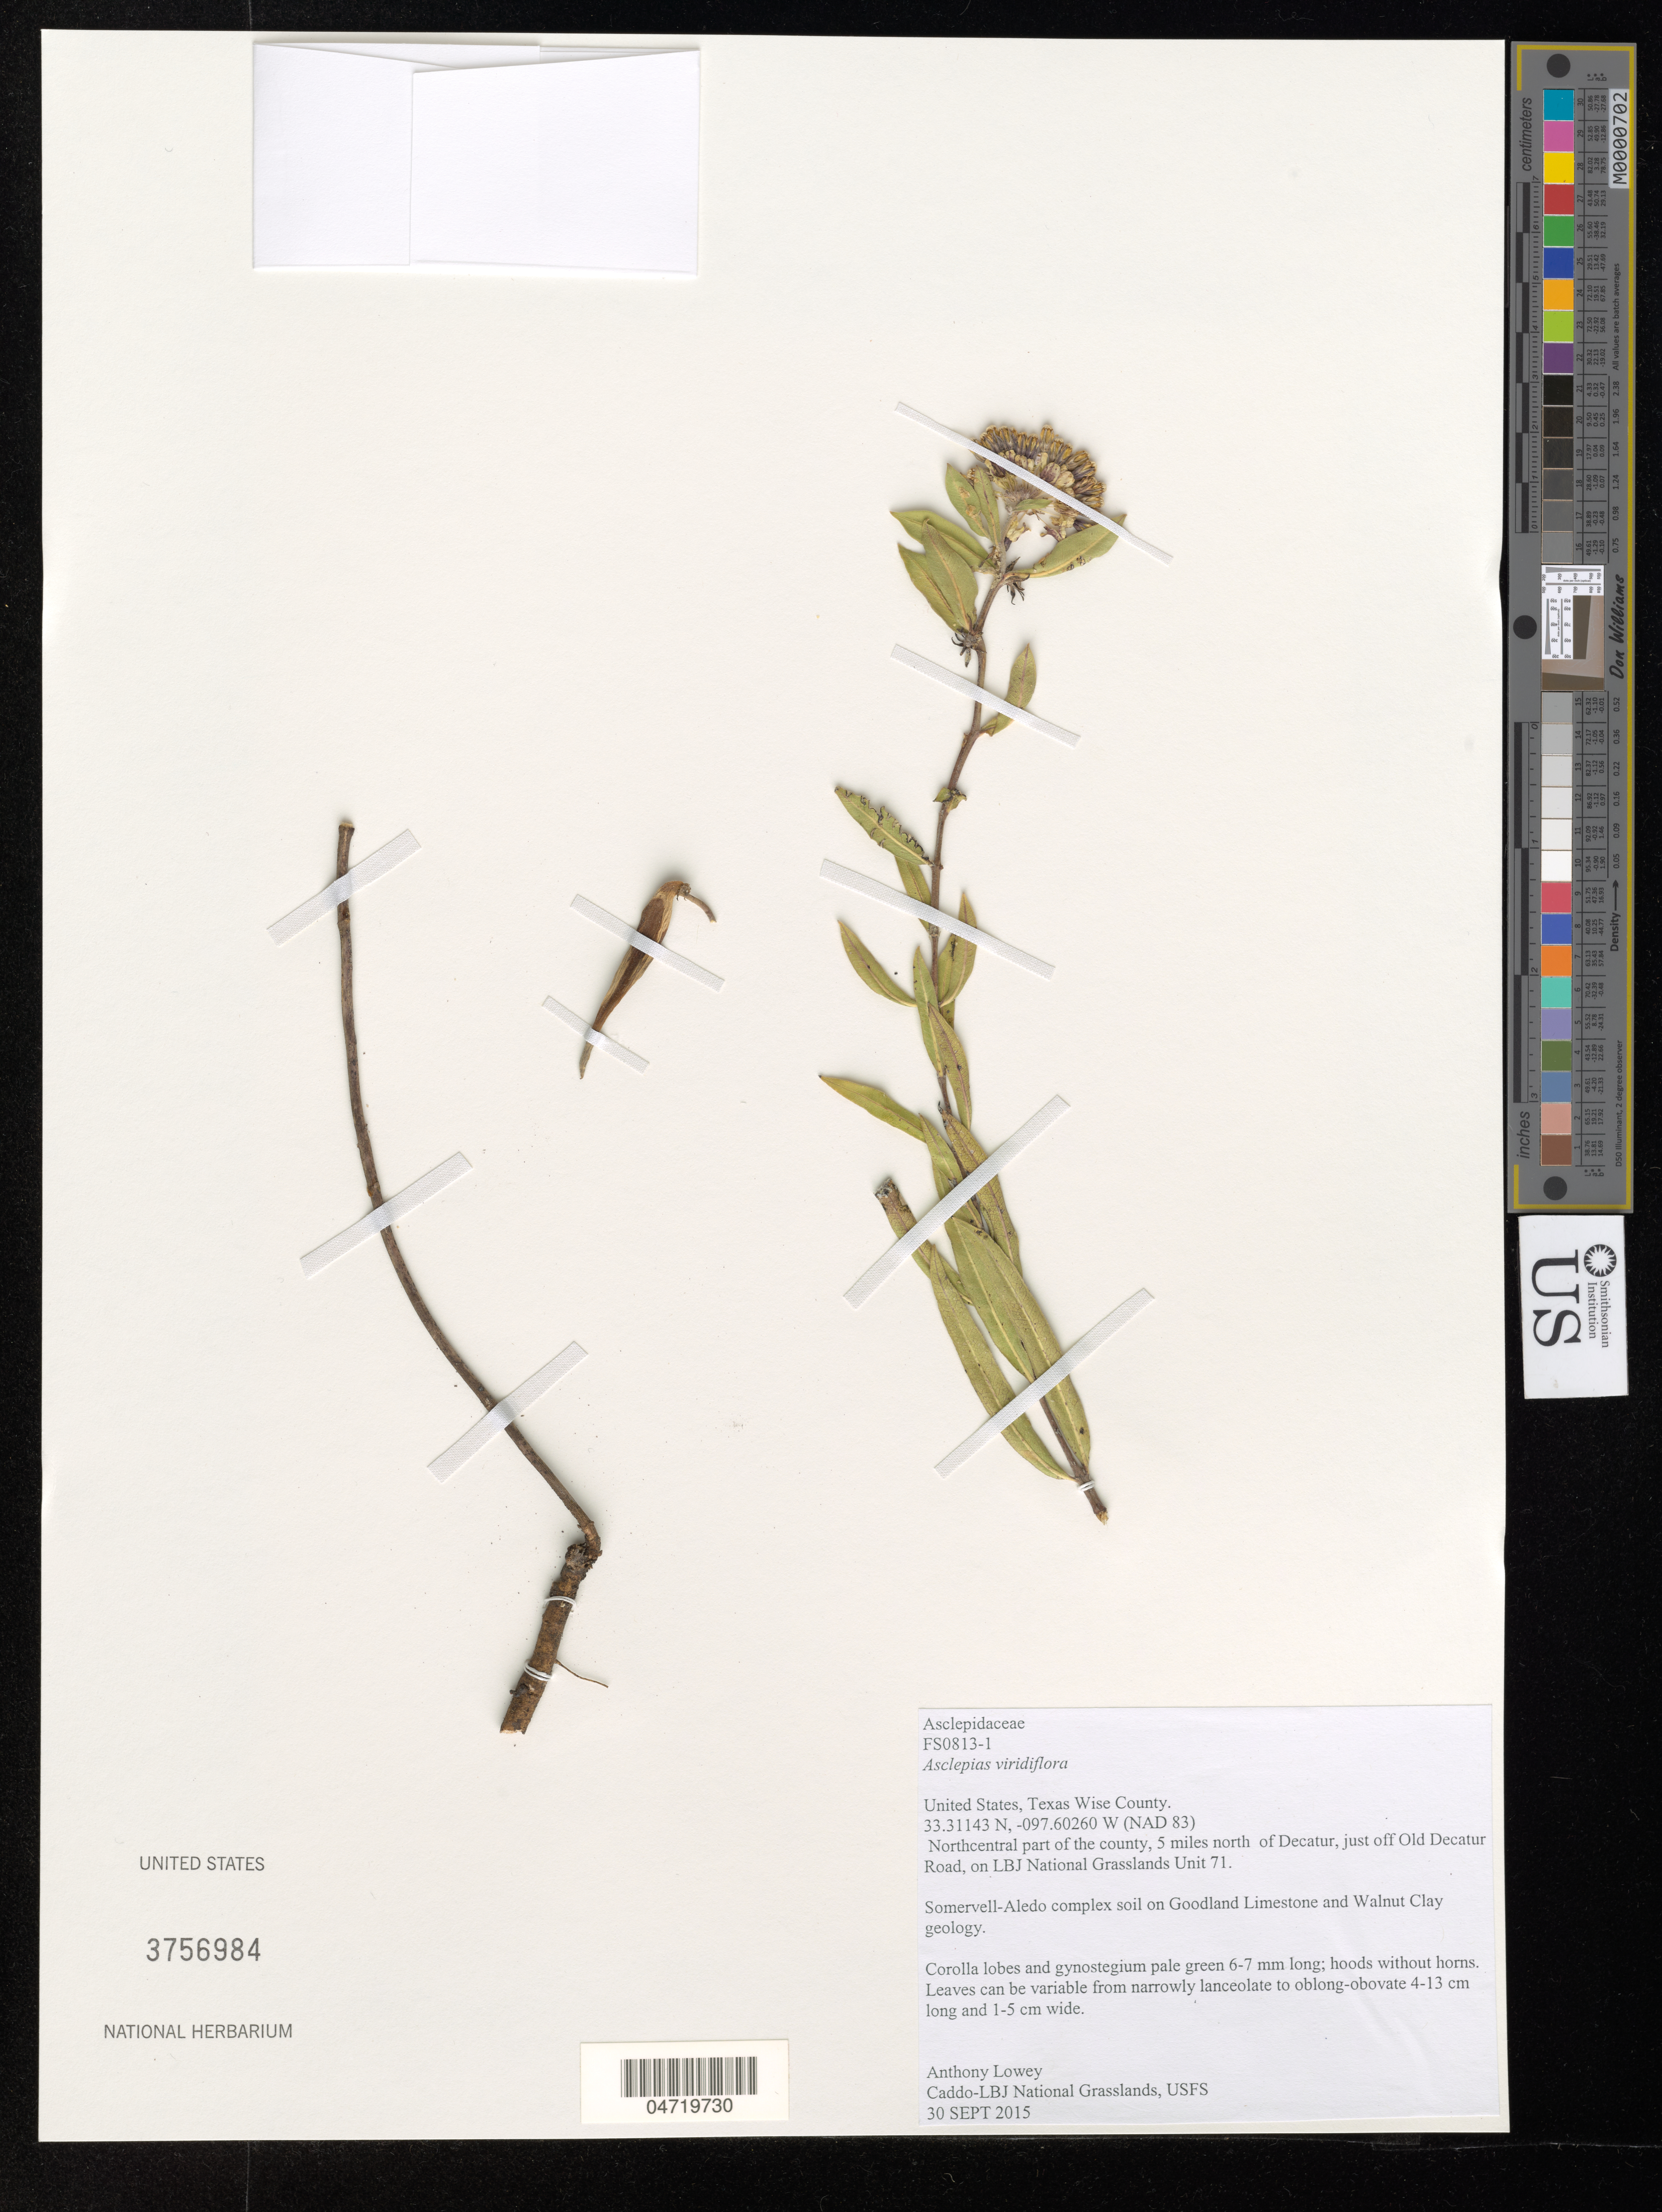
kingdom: Plantae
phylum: Tracheophyta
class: Magnoliopsida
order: Gentianales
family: Apocynaceae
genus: Asclepias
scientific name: Asclepias viridiflora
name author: Raf.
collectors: A. Lowey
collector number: FS0713-1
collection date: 2015-09-30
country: United States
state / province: Texas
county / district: Wise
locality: Northcentral part of the county, 5 miles N of Decatur, just off Old Decatur Road, on LBJ National Grasslands Unit 71.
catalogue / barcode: US 3756984